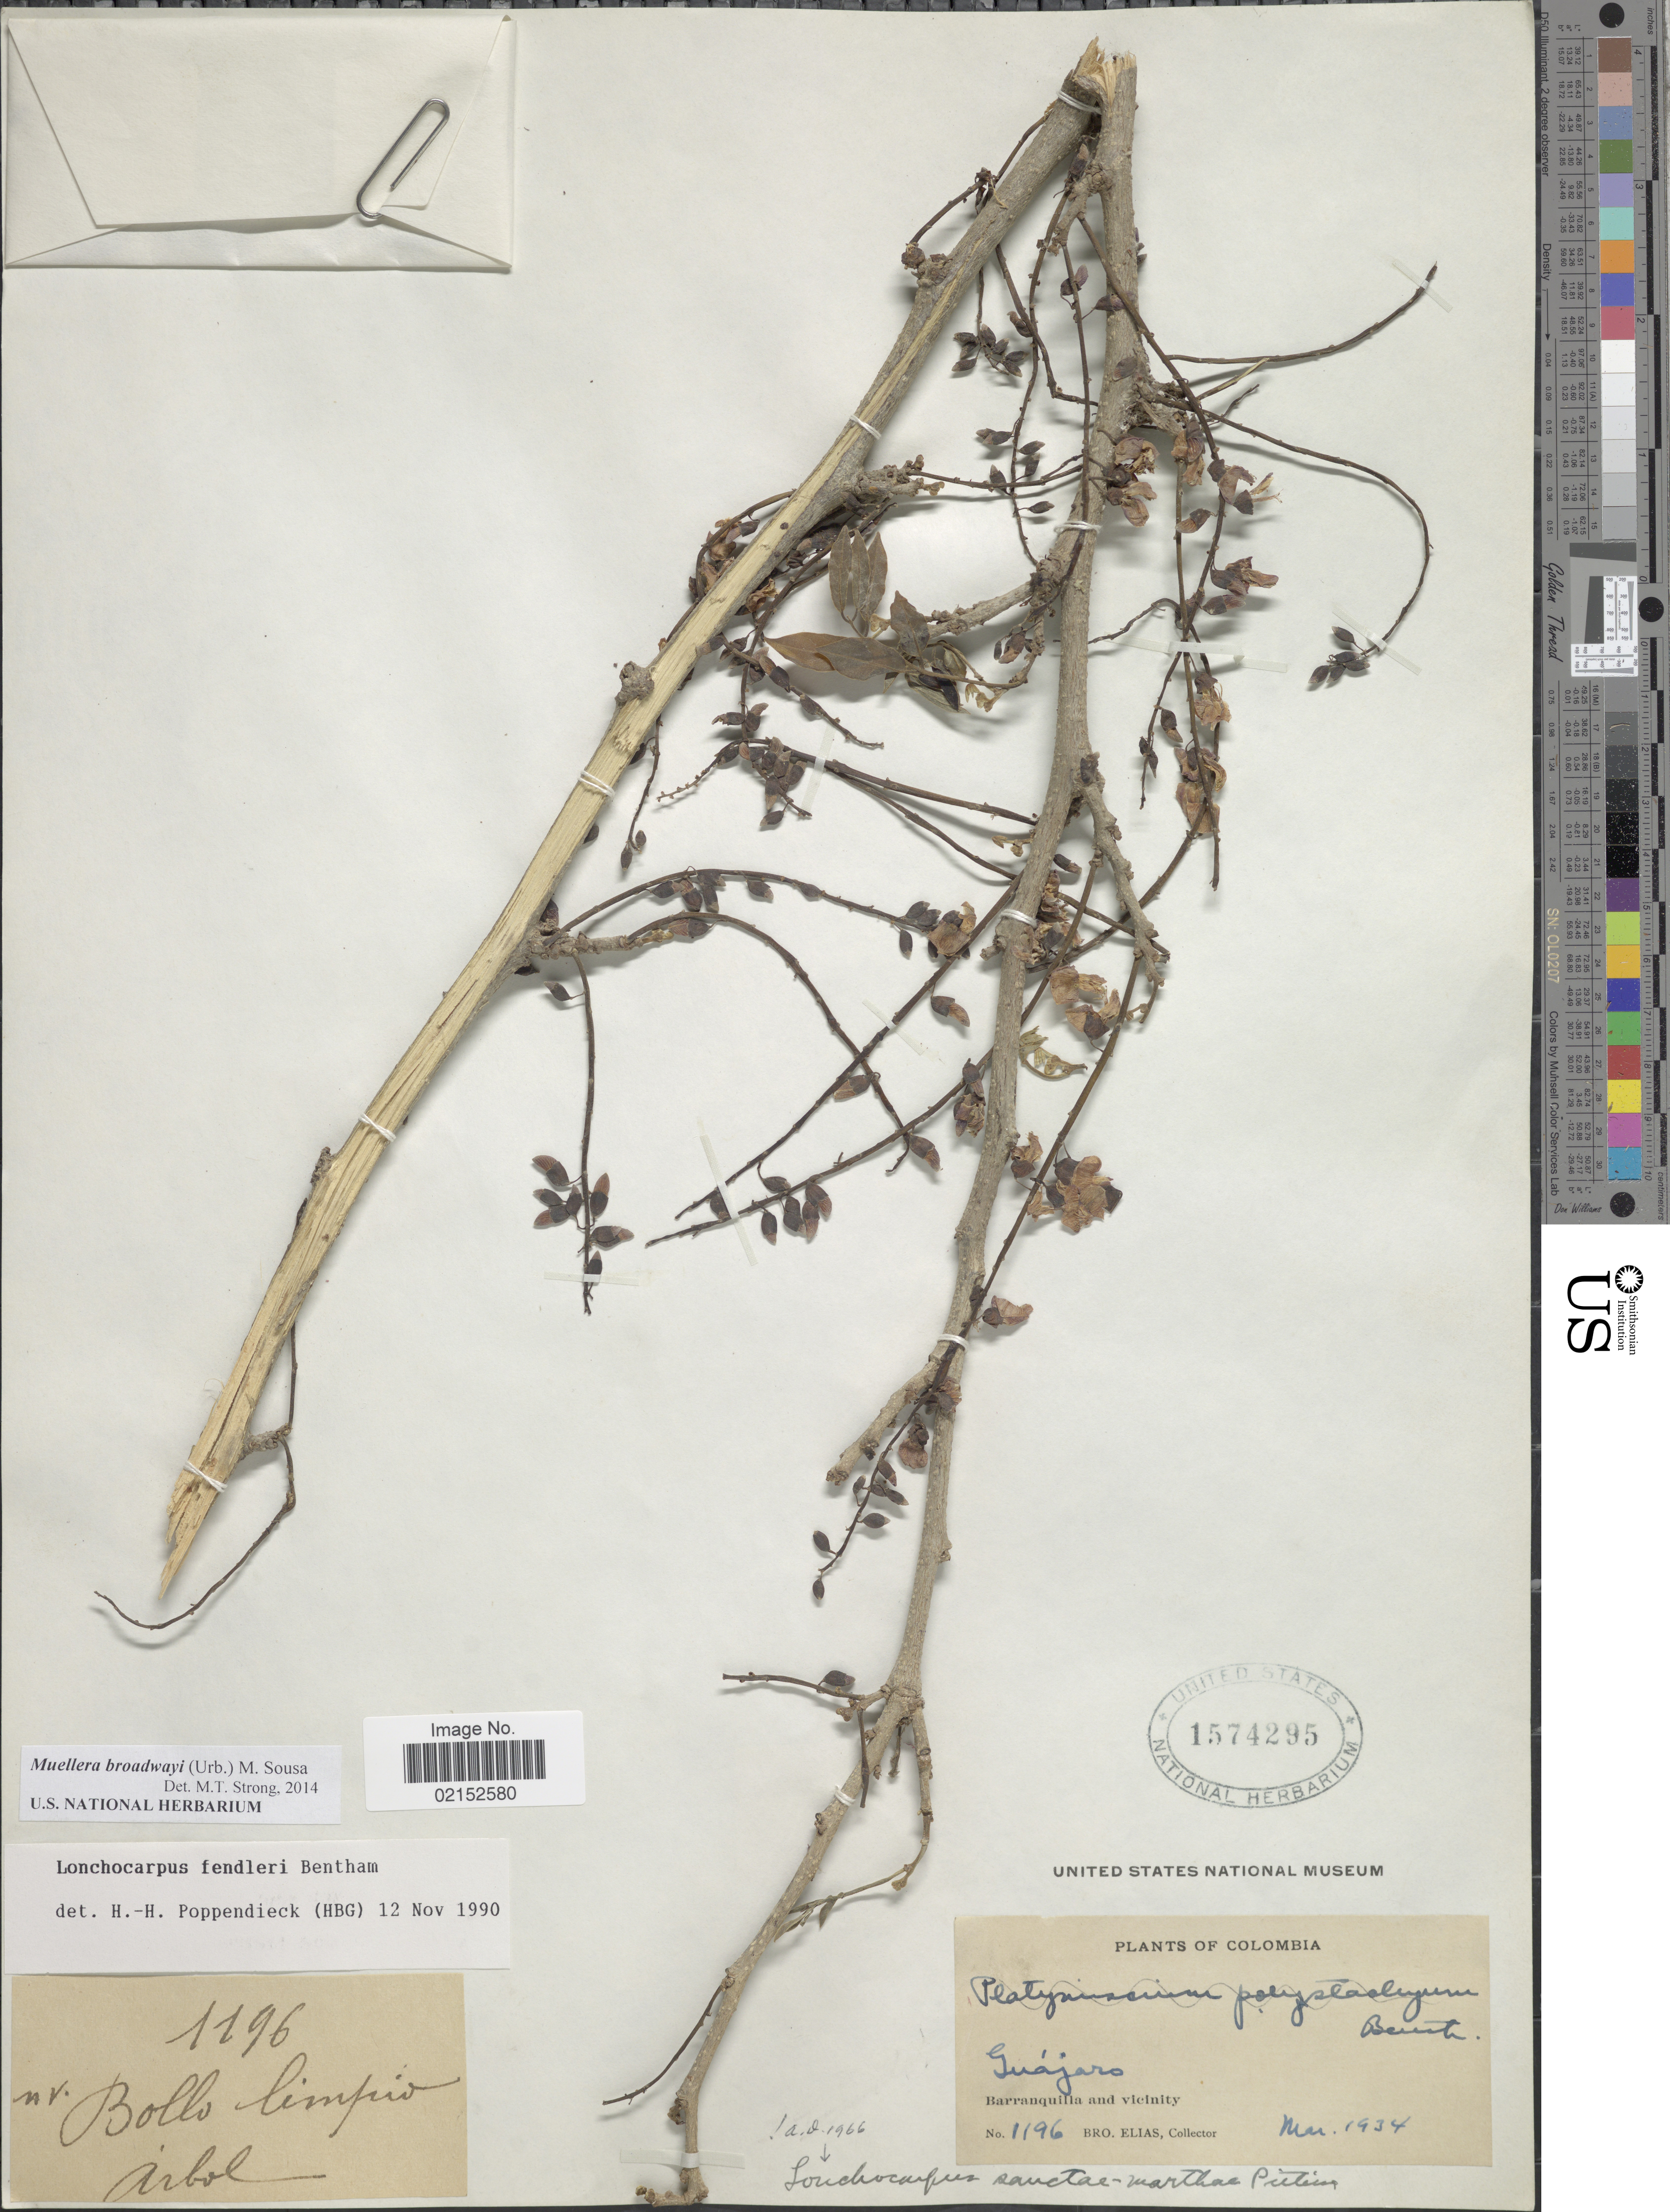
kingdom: Plantae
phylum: Tracheophyta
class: Magnoliopsida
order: Fabales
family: Fabaceae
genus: Muellera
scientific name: Muellera broadwayi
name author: (Urb.) M. Sousa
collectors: Bro. Elias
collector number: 1196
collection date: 1934-03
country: Colombia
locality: Barranquilla and vicinity. Guajaro.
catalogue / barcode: US 1574295